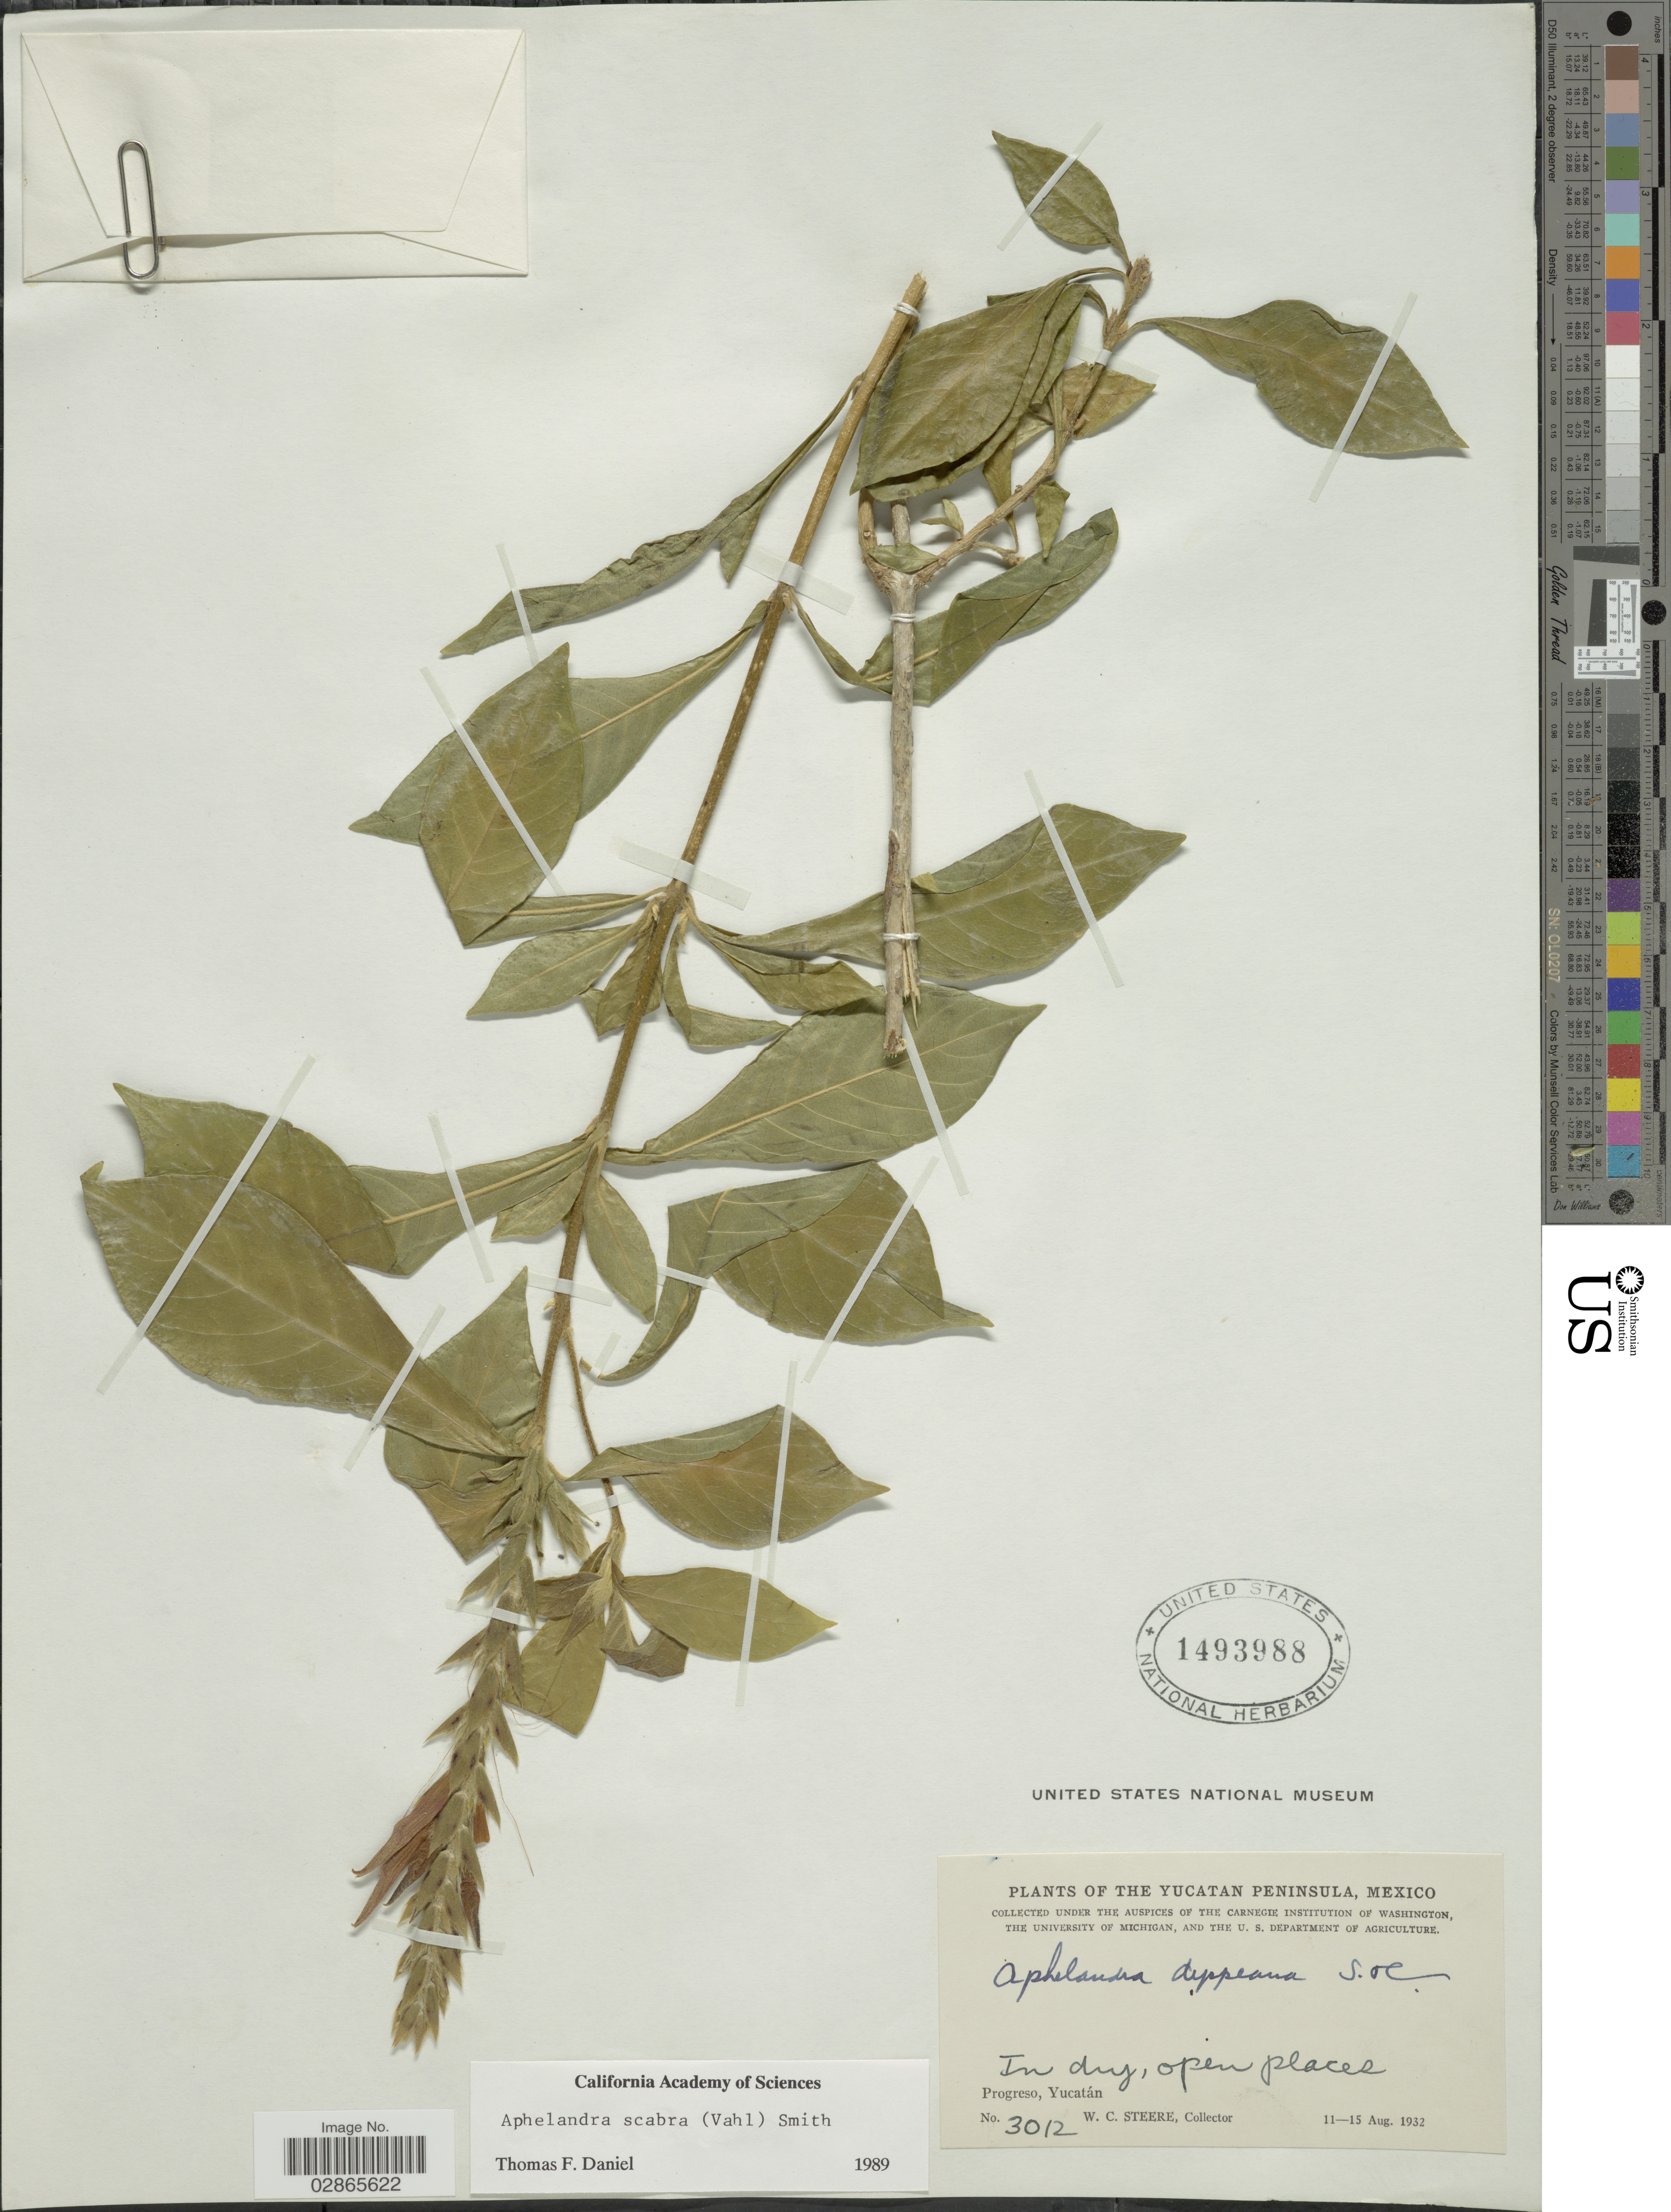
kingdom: Plantae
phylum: Tracheophyta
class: Magnoliopsida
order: Lamiales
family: Acanthaceae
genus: Aphelandra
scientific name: Aphelandra deppeana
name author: Schltdl. & Cham.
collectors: W. C. Steere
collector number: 3012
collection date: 1932-08-11/1932-08-15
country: Mexico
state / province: Yucatán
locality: Yucatan Peninsula. Progreso.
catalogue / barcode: US 1493988